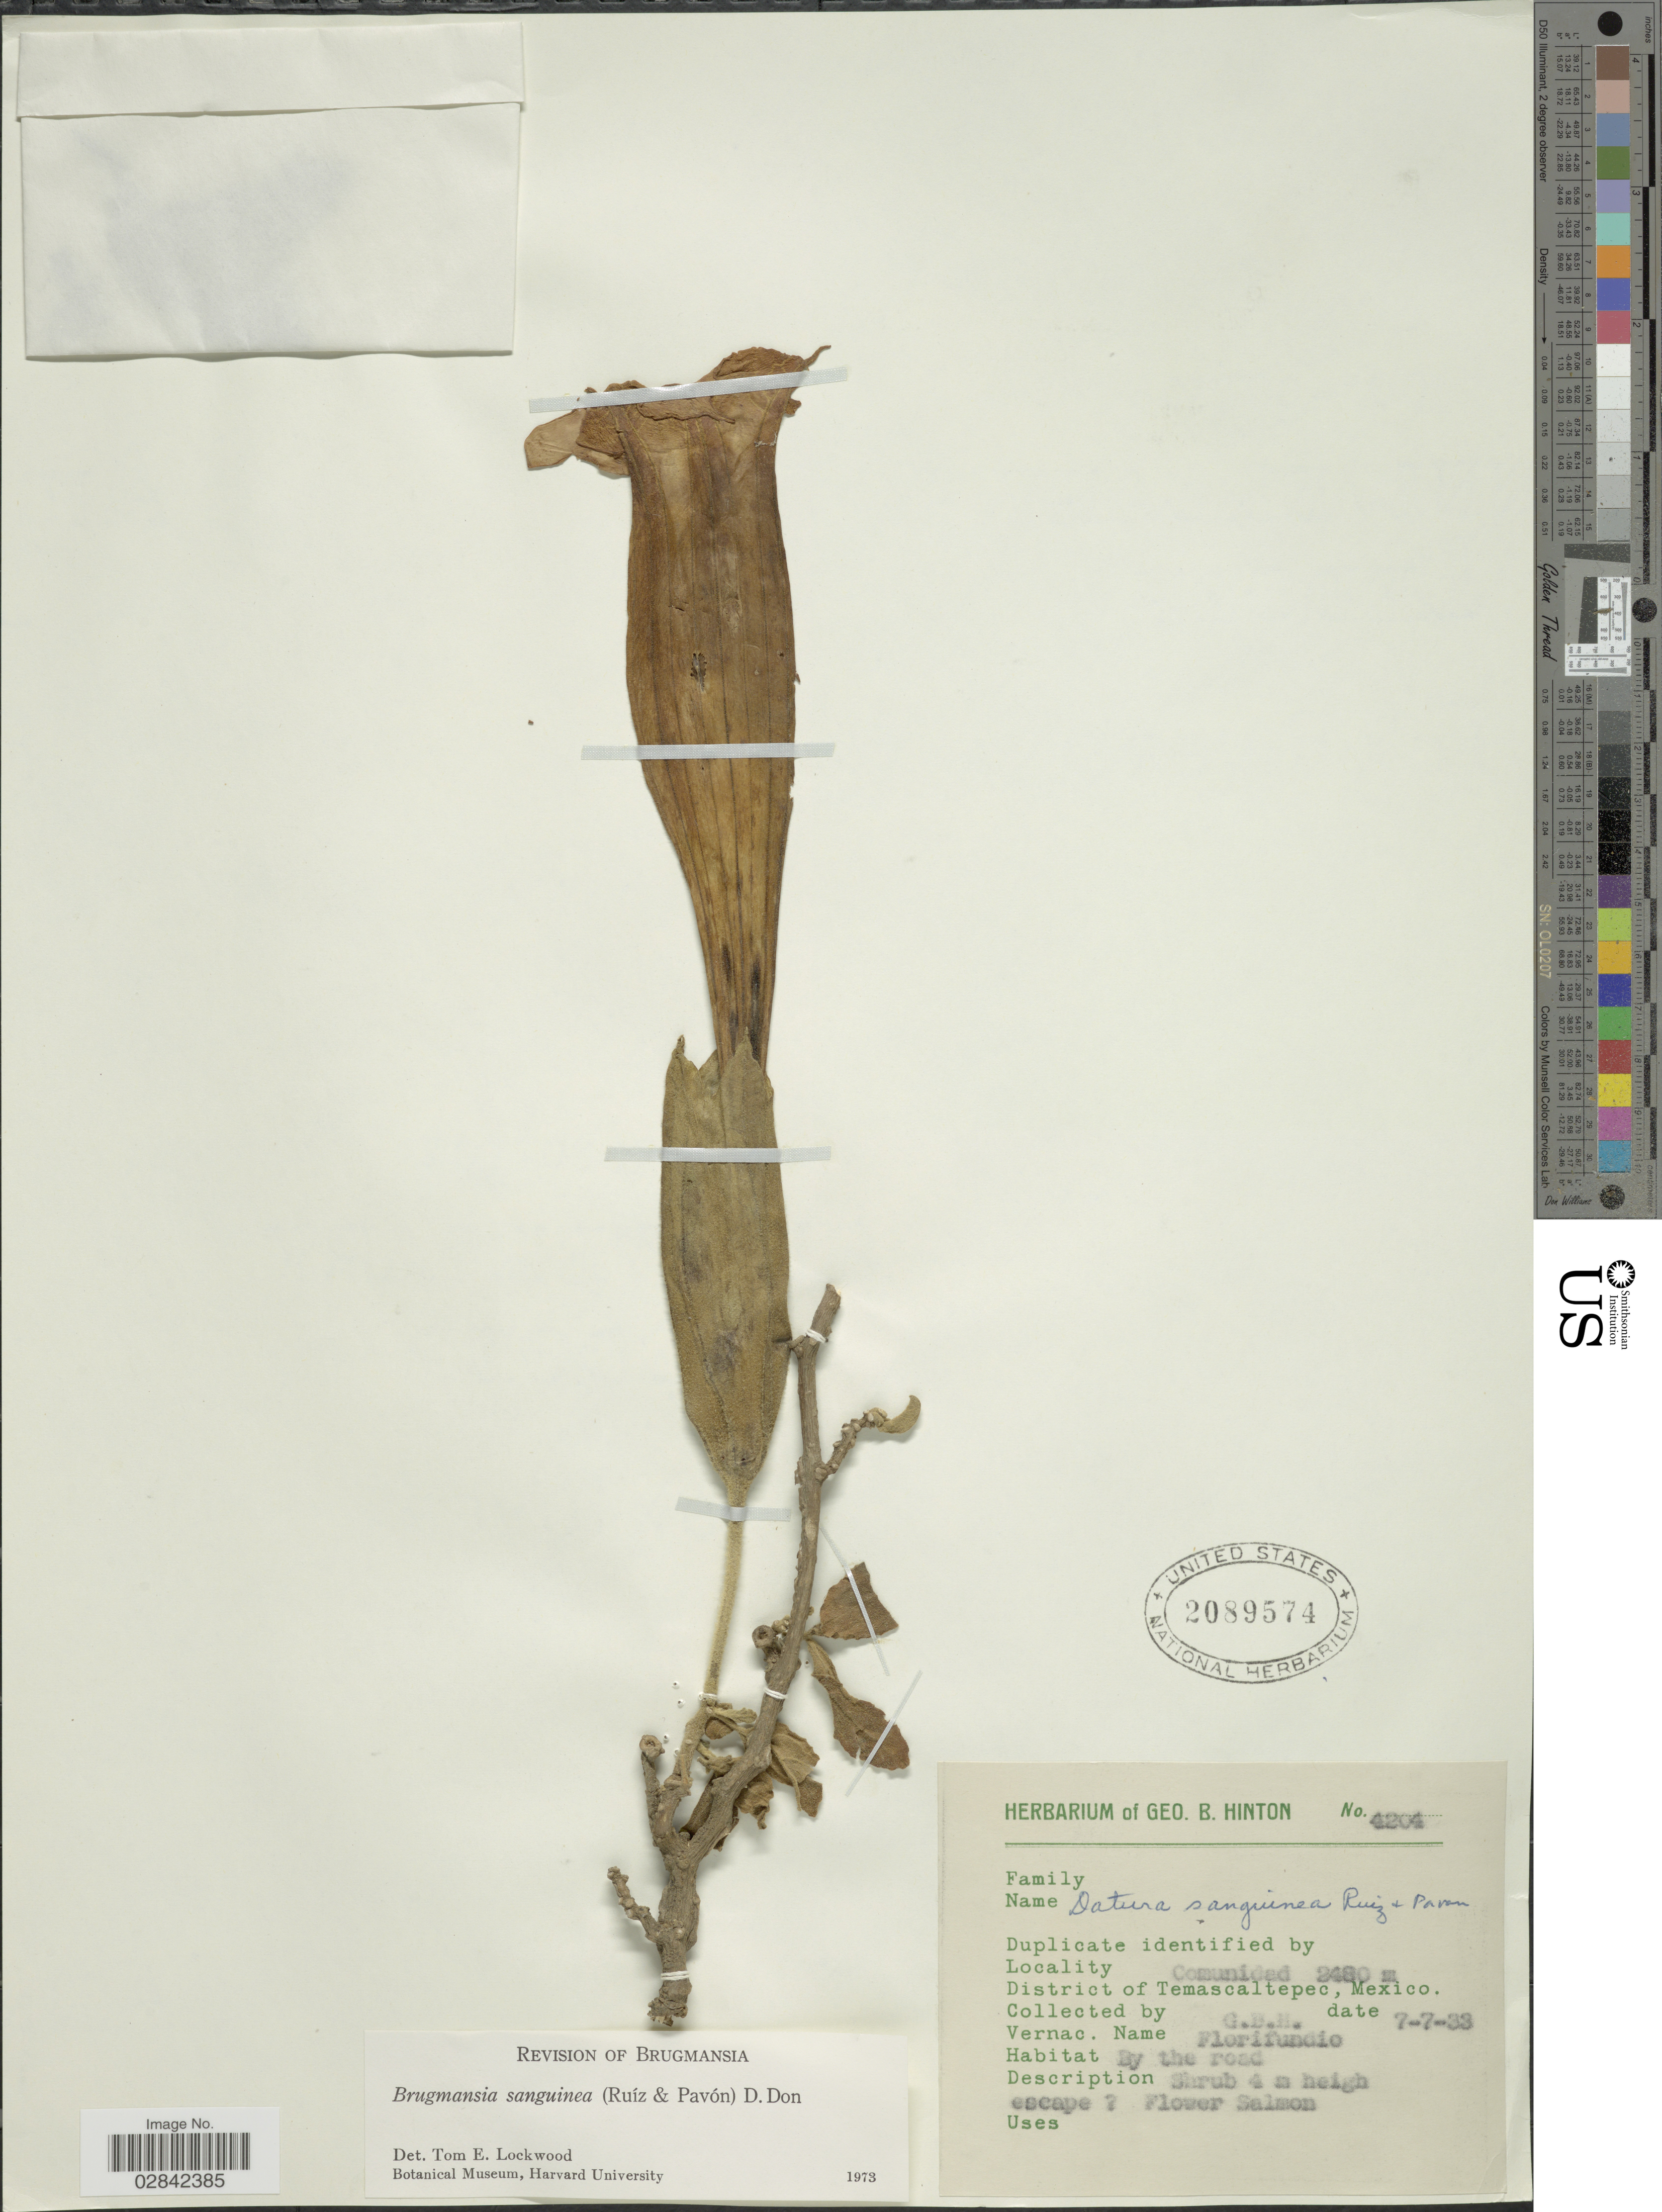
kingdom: Plantae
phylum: Tracheophyta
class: Magnoliopsida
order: Solanales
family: Solanaceae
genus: Brugmansia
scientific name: Brugmansia sanguinea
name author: (Ruiz & Pav.) D. Don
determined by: Lockwood, T. E.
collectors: G. B. Hinton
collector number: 4204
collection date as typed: Transcribed d/m/y: 7/7/33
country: Mexico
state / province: México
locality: Comunidad, District of Temascaltpec.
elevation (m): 2480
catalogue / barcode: US 2089574